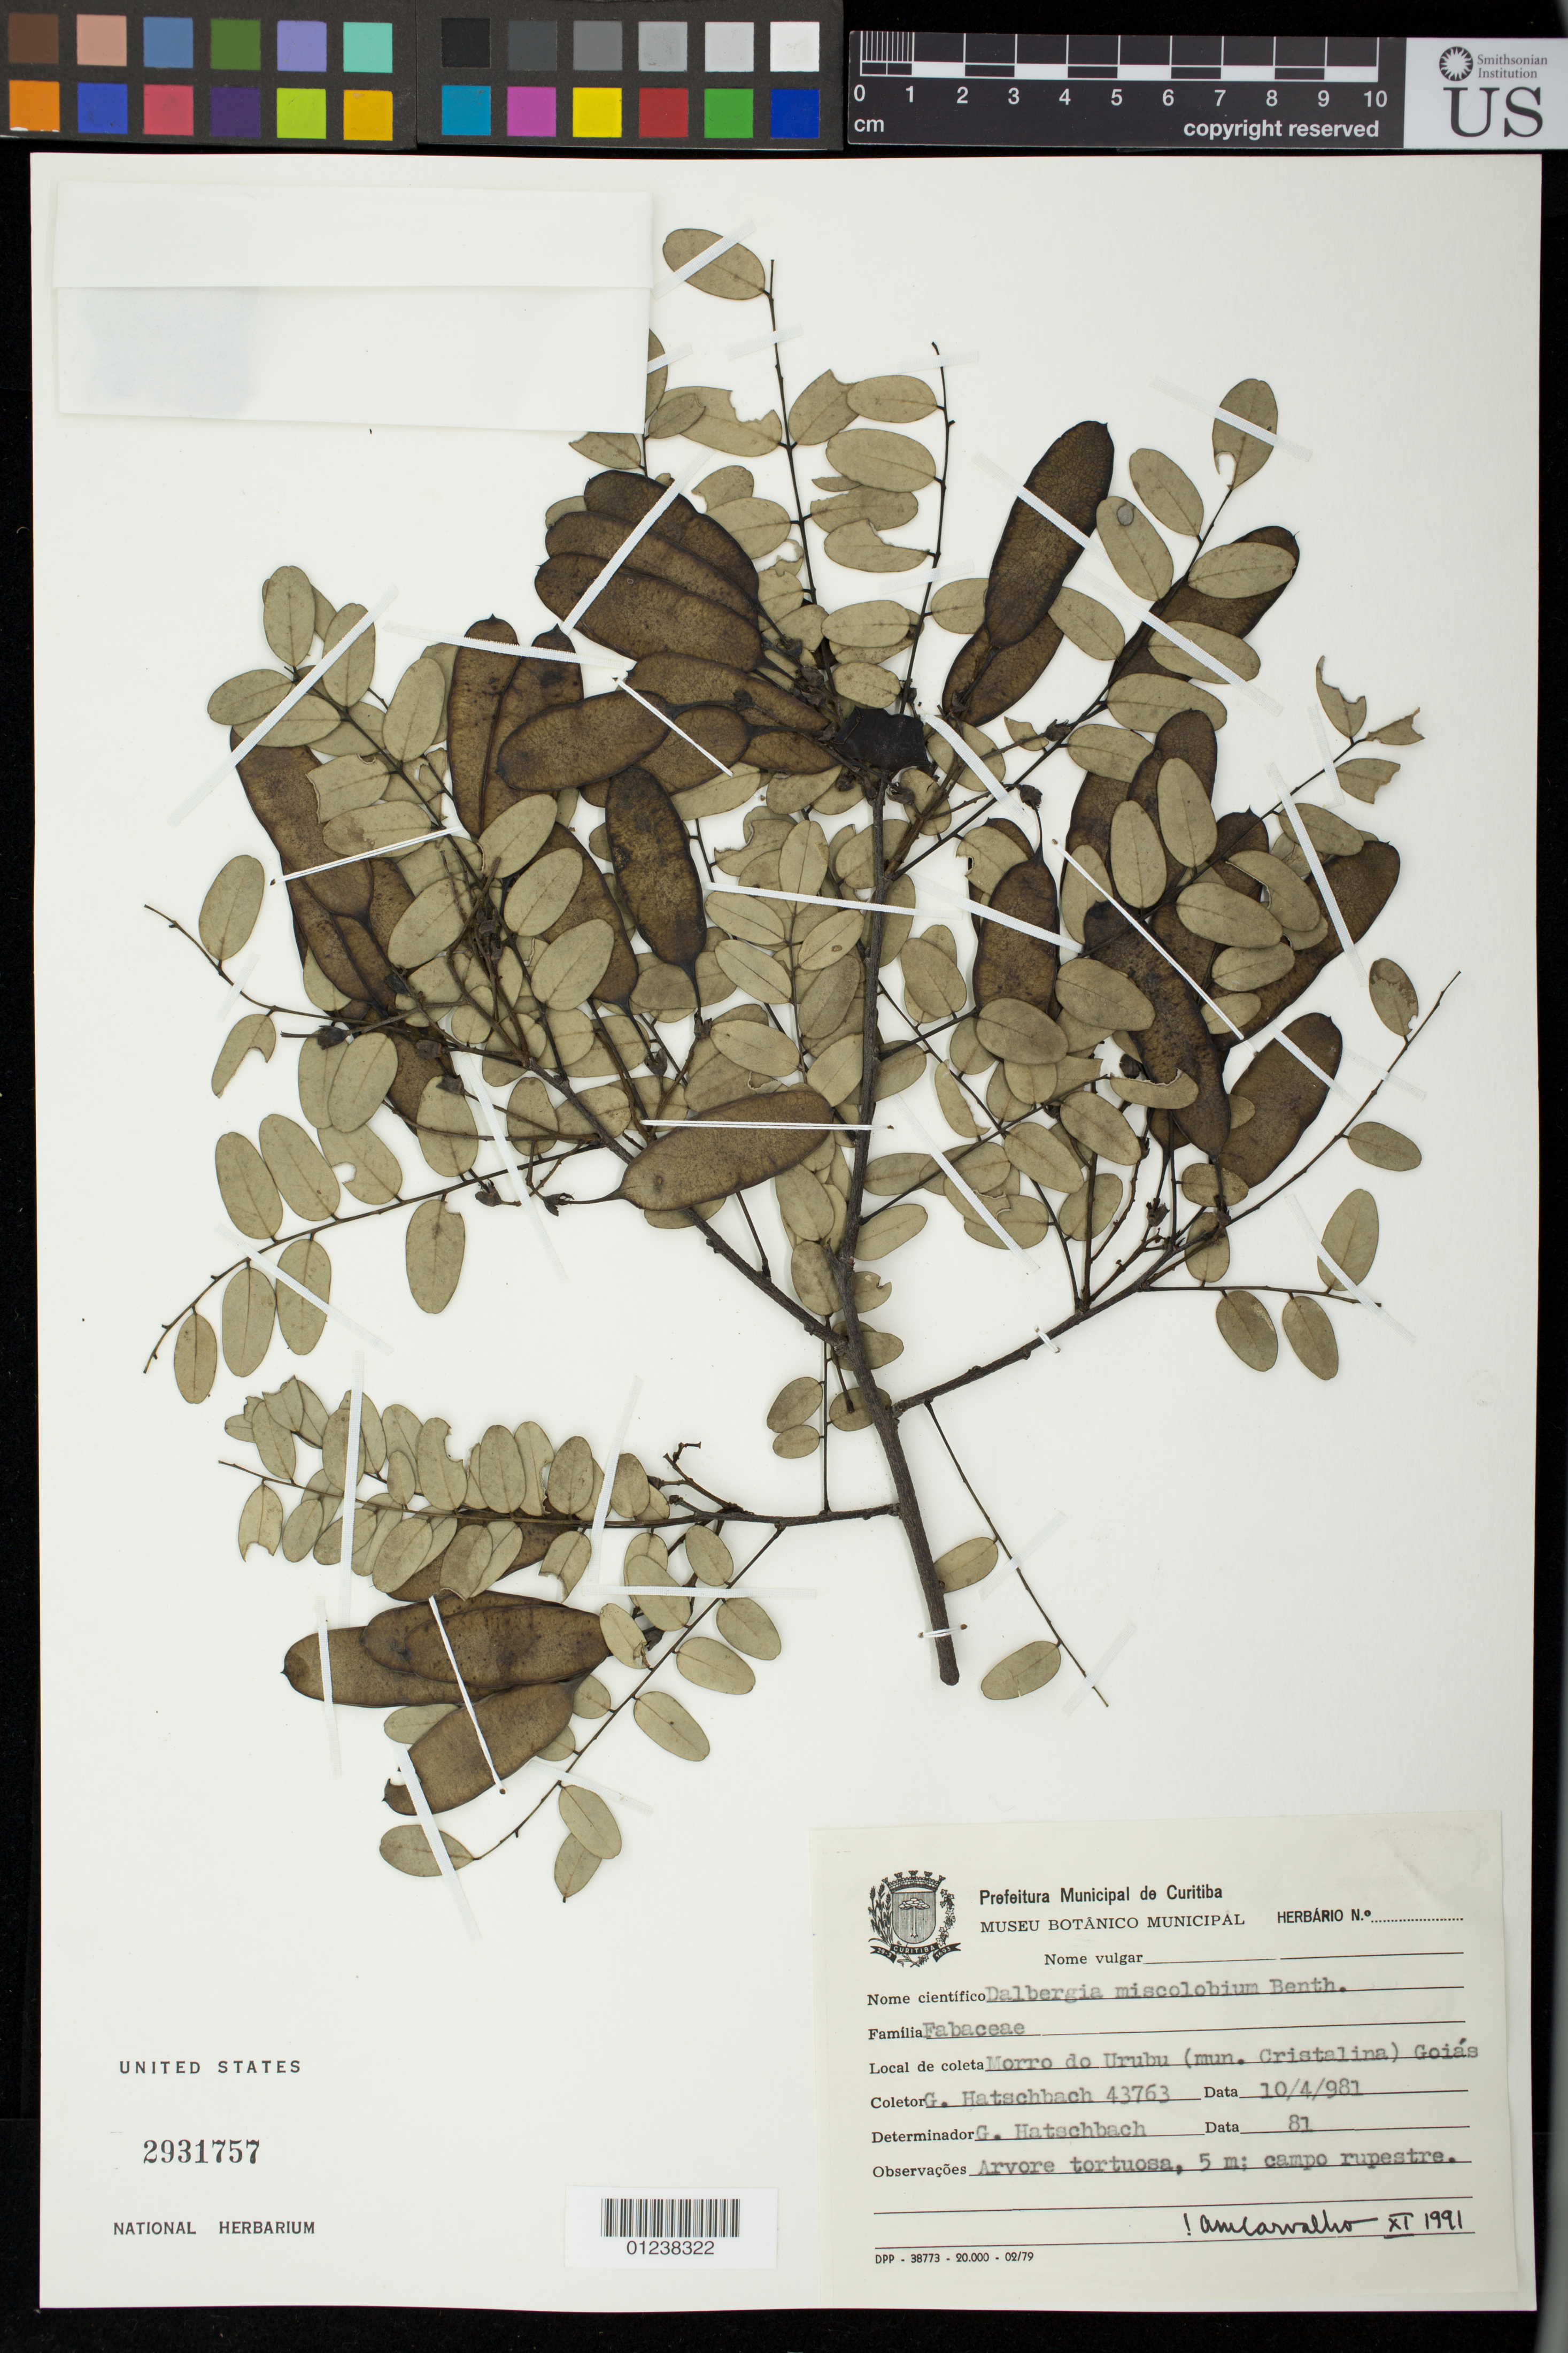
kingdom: Plantae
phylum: Tracheophyta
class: Magnoliopsida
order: Fabales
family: Fabaceae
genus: Dalbergia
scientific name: Dalbergia miscolobium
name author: Benth.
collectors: G. Hatschbach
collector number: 43763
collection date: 1981-10-04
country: Brazil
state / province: Paraná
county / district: Curitiba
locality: Morro do Urubu (mun. Cristalina) Goias.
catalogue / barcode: US 2931757